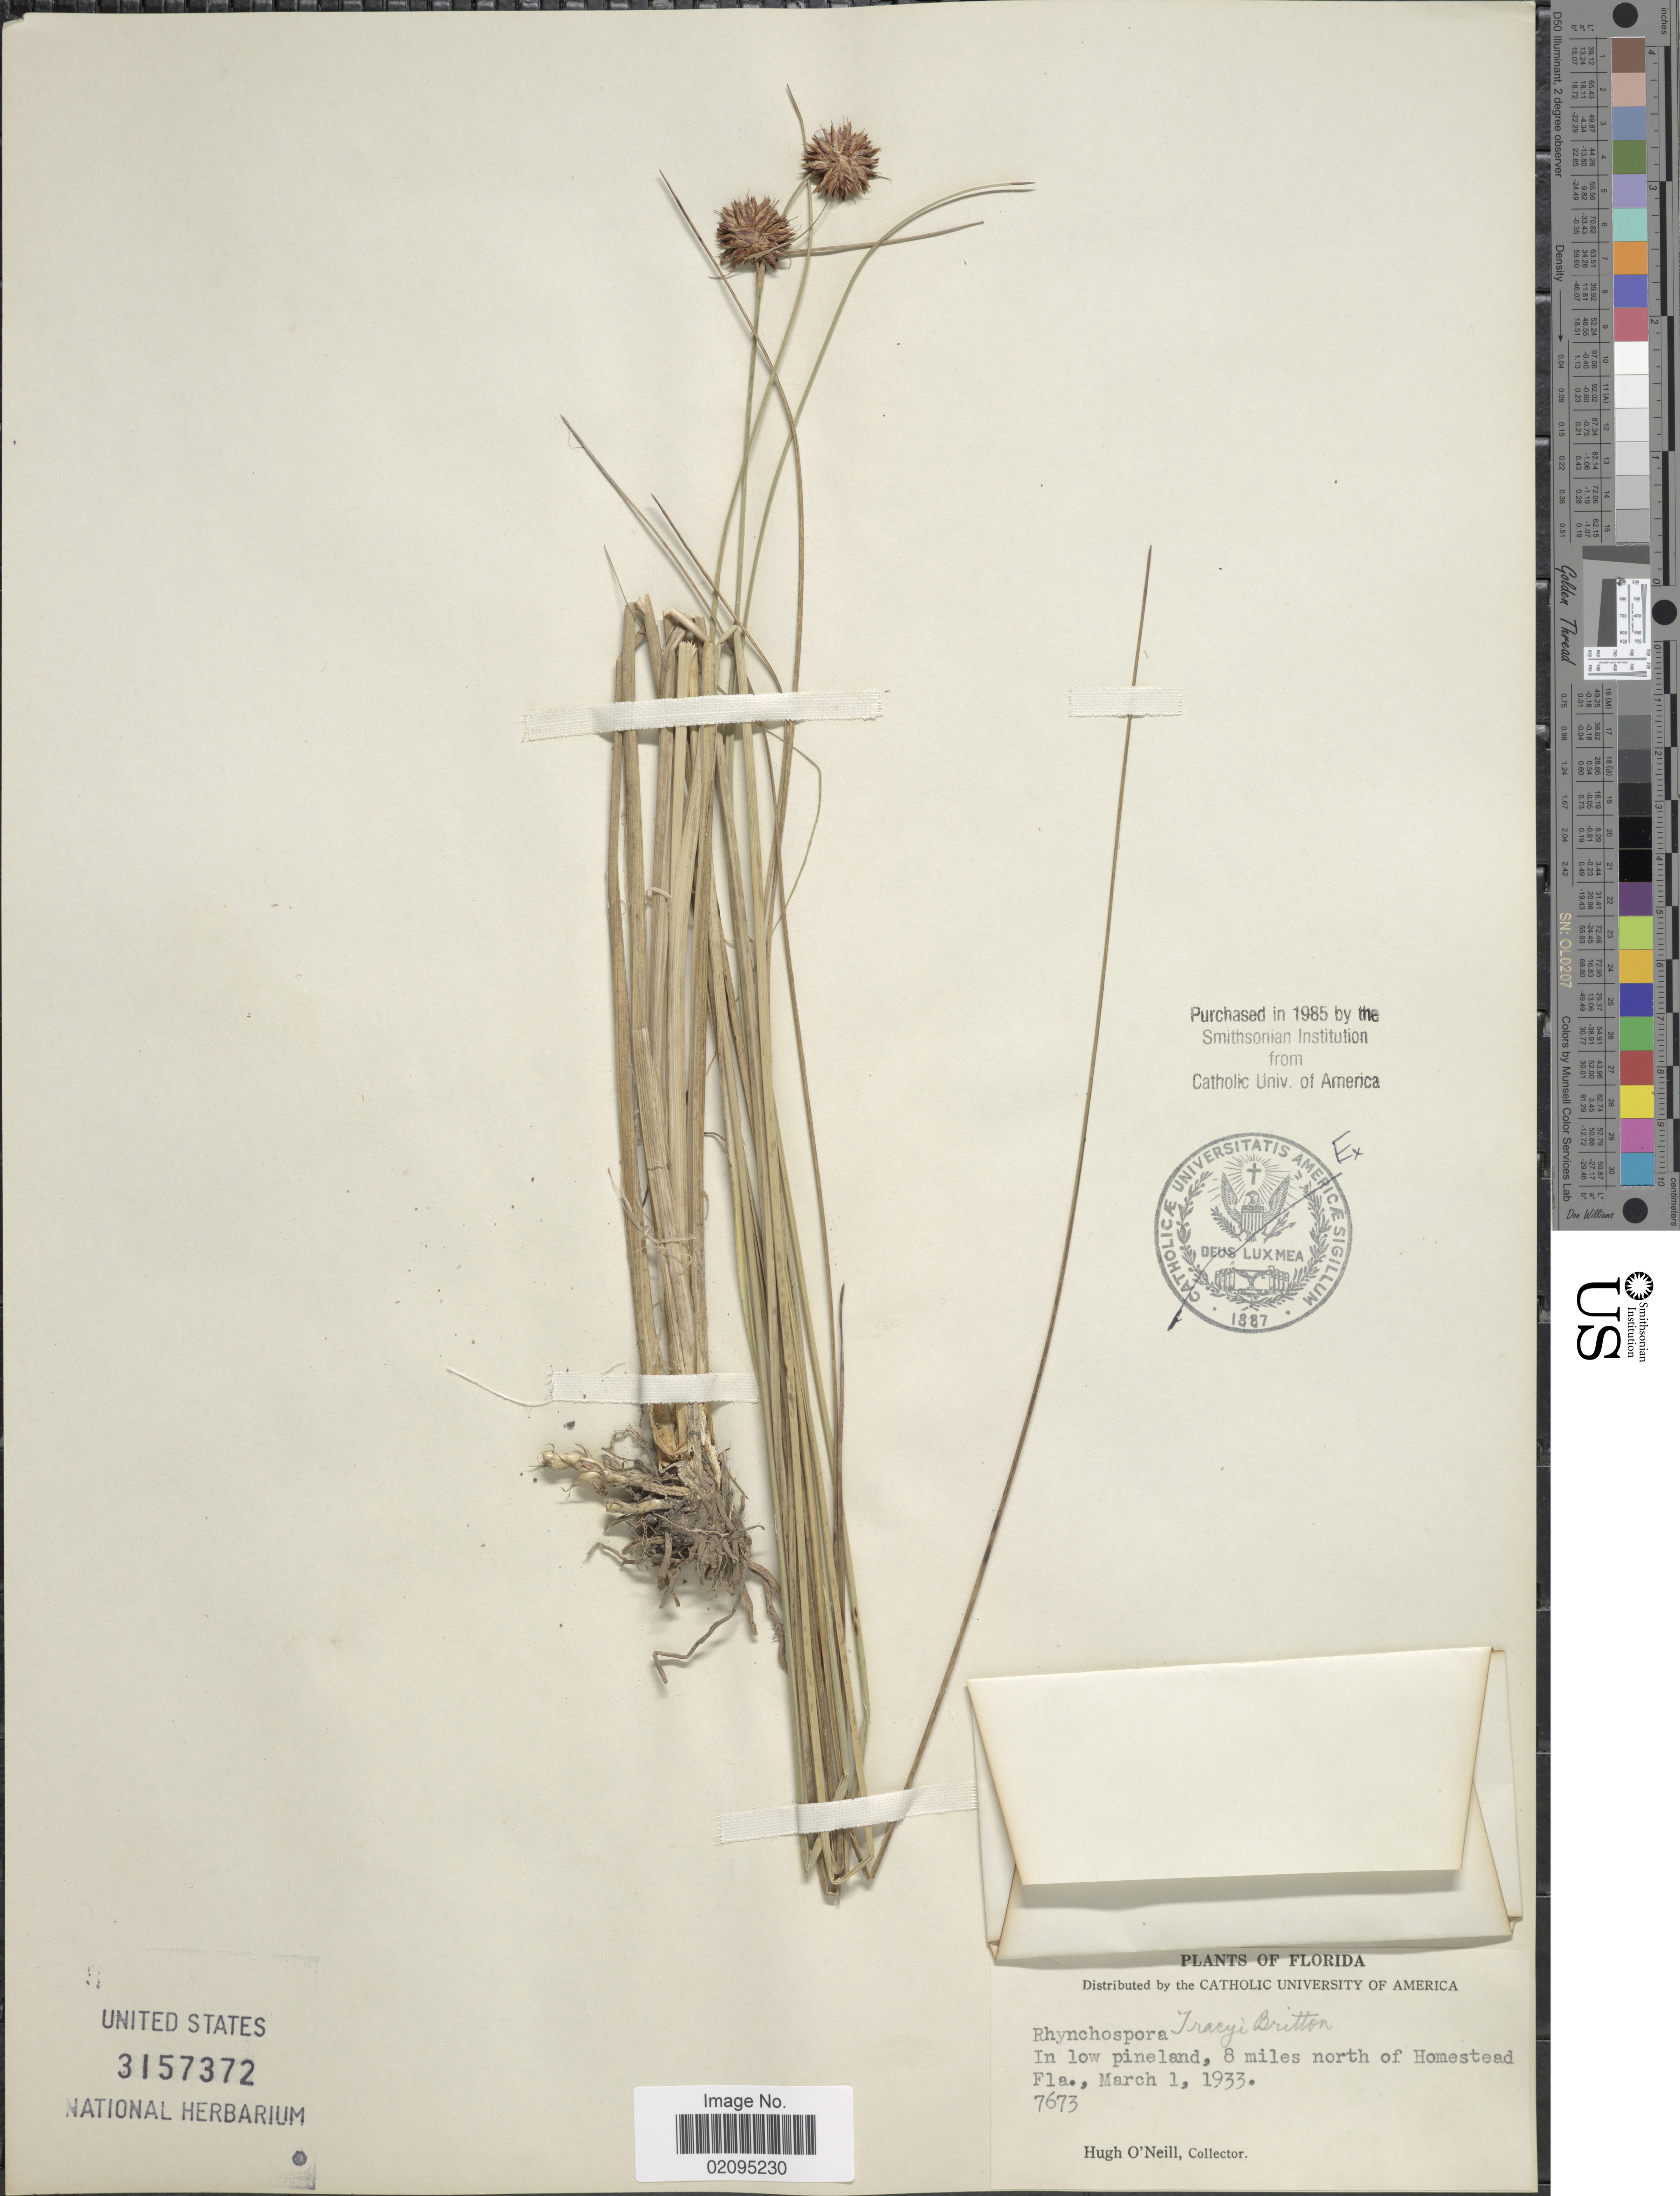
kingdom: Plantae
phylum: Tracheophyta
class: Liliopsida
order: Poales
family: Cyperaceae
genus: Rhynchospora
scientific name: Rhynchospora tracyi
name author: Britton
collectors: H. O'Neill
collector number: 7673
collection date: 1933-03-01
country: United States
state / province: Florida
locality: In low pineland, 8 miles north of Homestead.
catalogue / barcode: US 3157372